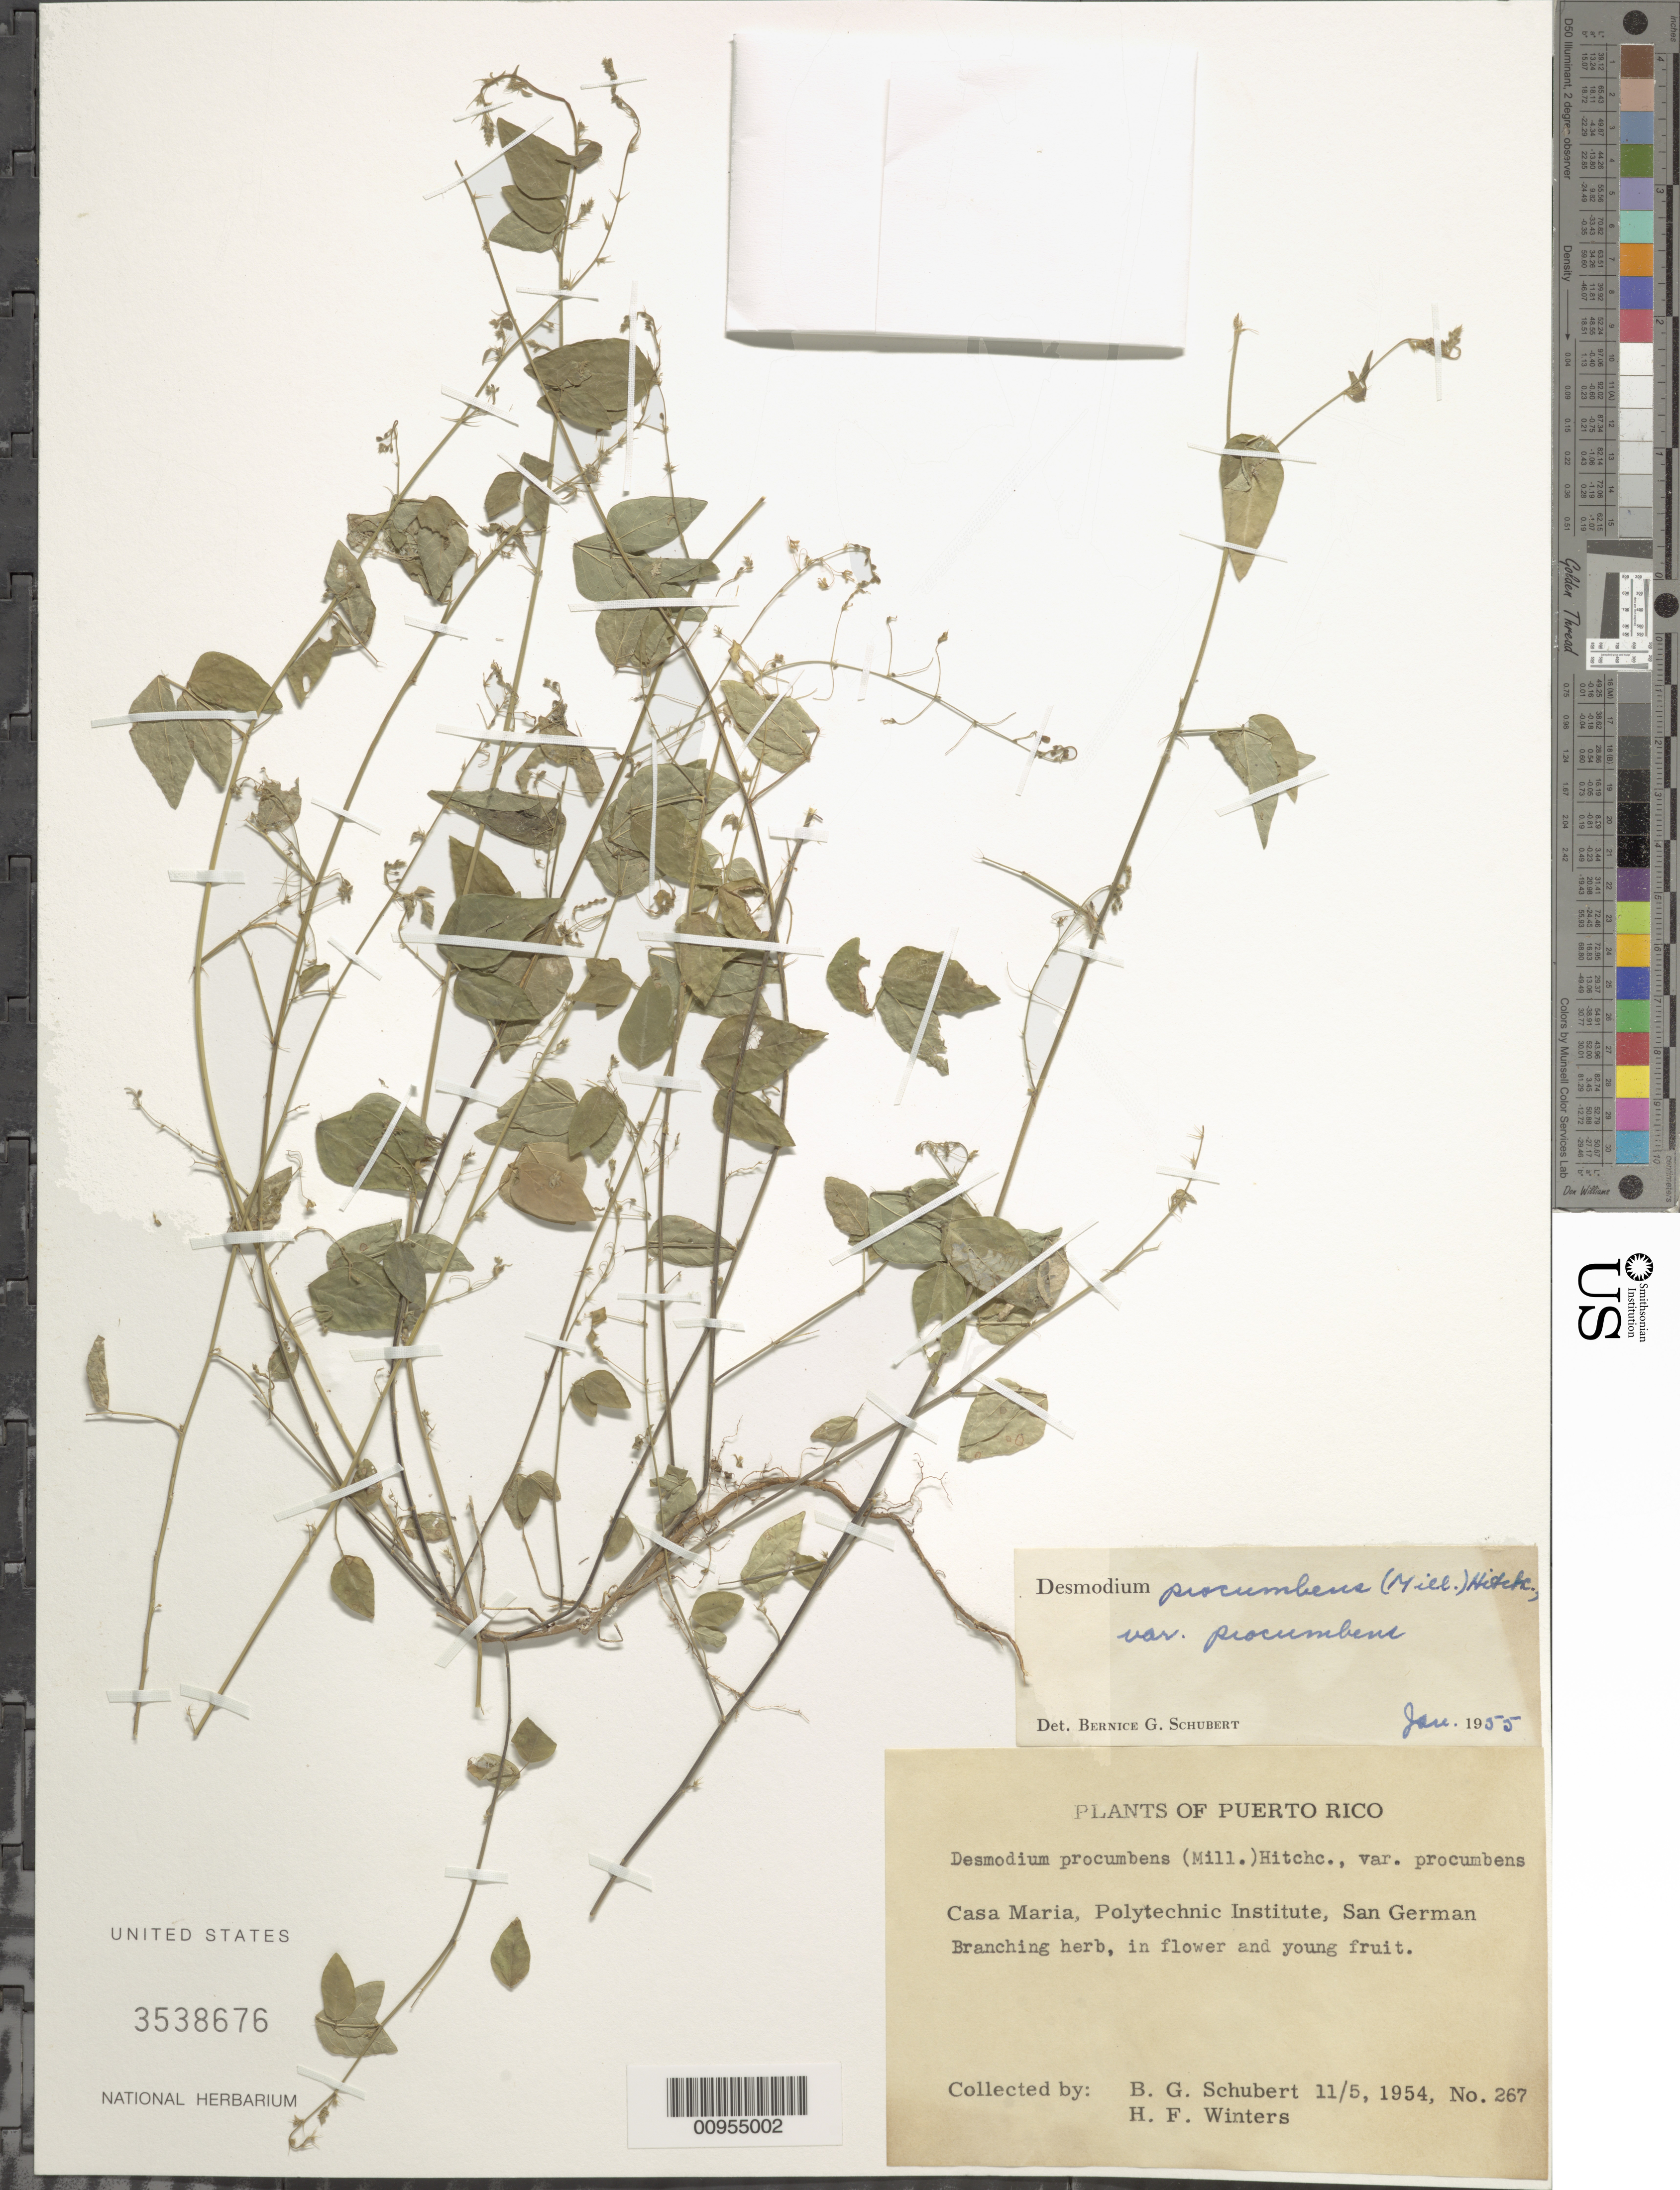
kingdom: Plantae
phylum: Tracheophyta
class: Magnoliopsida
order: Fabales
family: Fabaceae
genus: Desmodium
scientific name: Desmodium procumbens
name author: (Mill.) Hitchc.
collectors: B. Schubert & H. Winters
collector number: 267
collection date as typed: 05 Nov 1954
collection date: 1954-11-05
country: Puerto Rico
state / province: San Germán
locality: Casa Maria, Polytechnic Institute.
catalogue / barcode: US 3538676